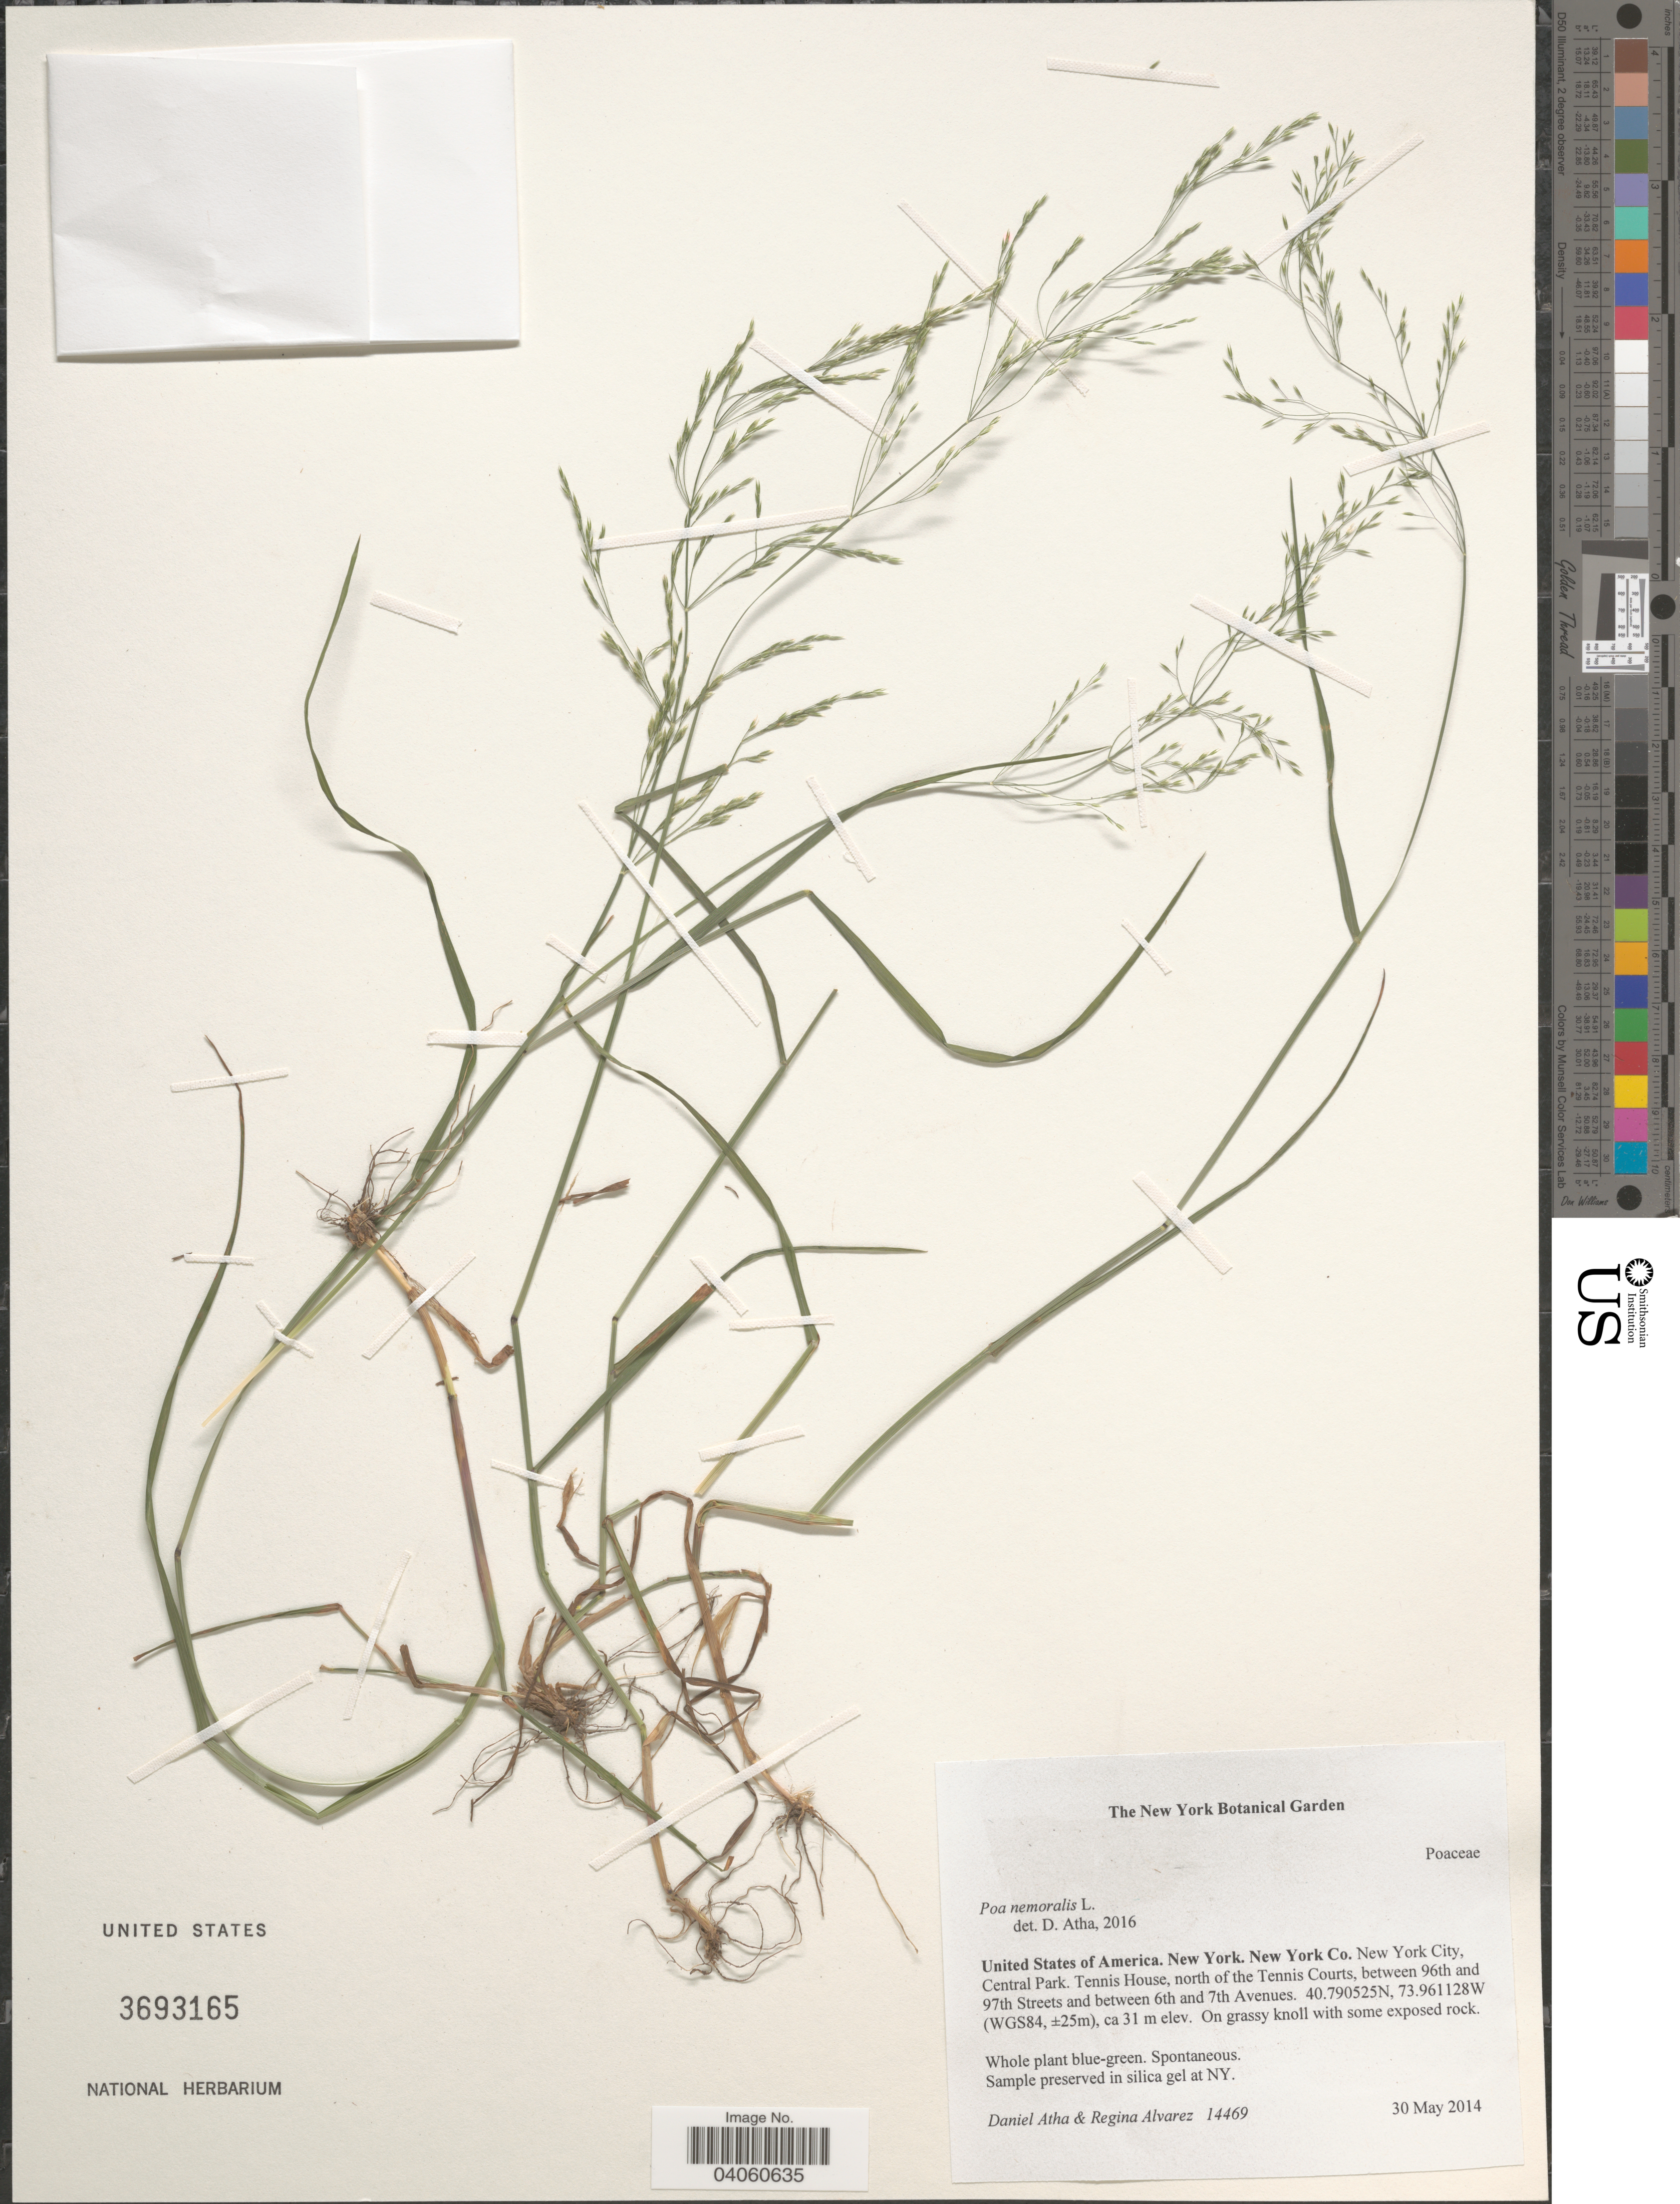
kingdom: Plantae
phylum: Tracheophyta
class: Liliopsida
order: Poales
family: Poaceae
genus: Poa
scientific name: Poa nemoralis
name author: L.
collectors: D. Atha & R. Álvarez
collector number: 14469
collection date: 2014-05-30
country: United States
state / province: New York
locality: New York Co. New York City, Central Park. Tennis House, north of the Tennis Courts, between 96th and 97th Streets and between 6th and 7th Avenues.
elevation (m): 31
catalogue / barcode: US 3693165